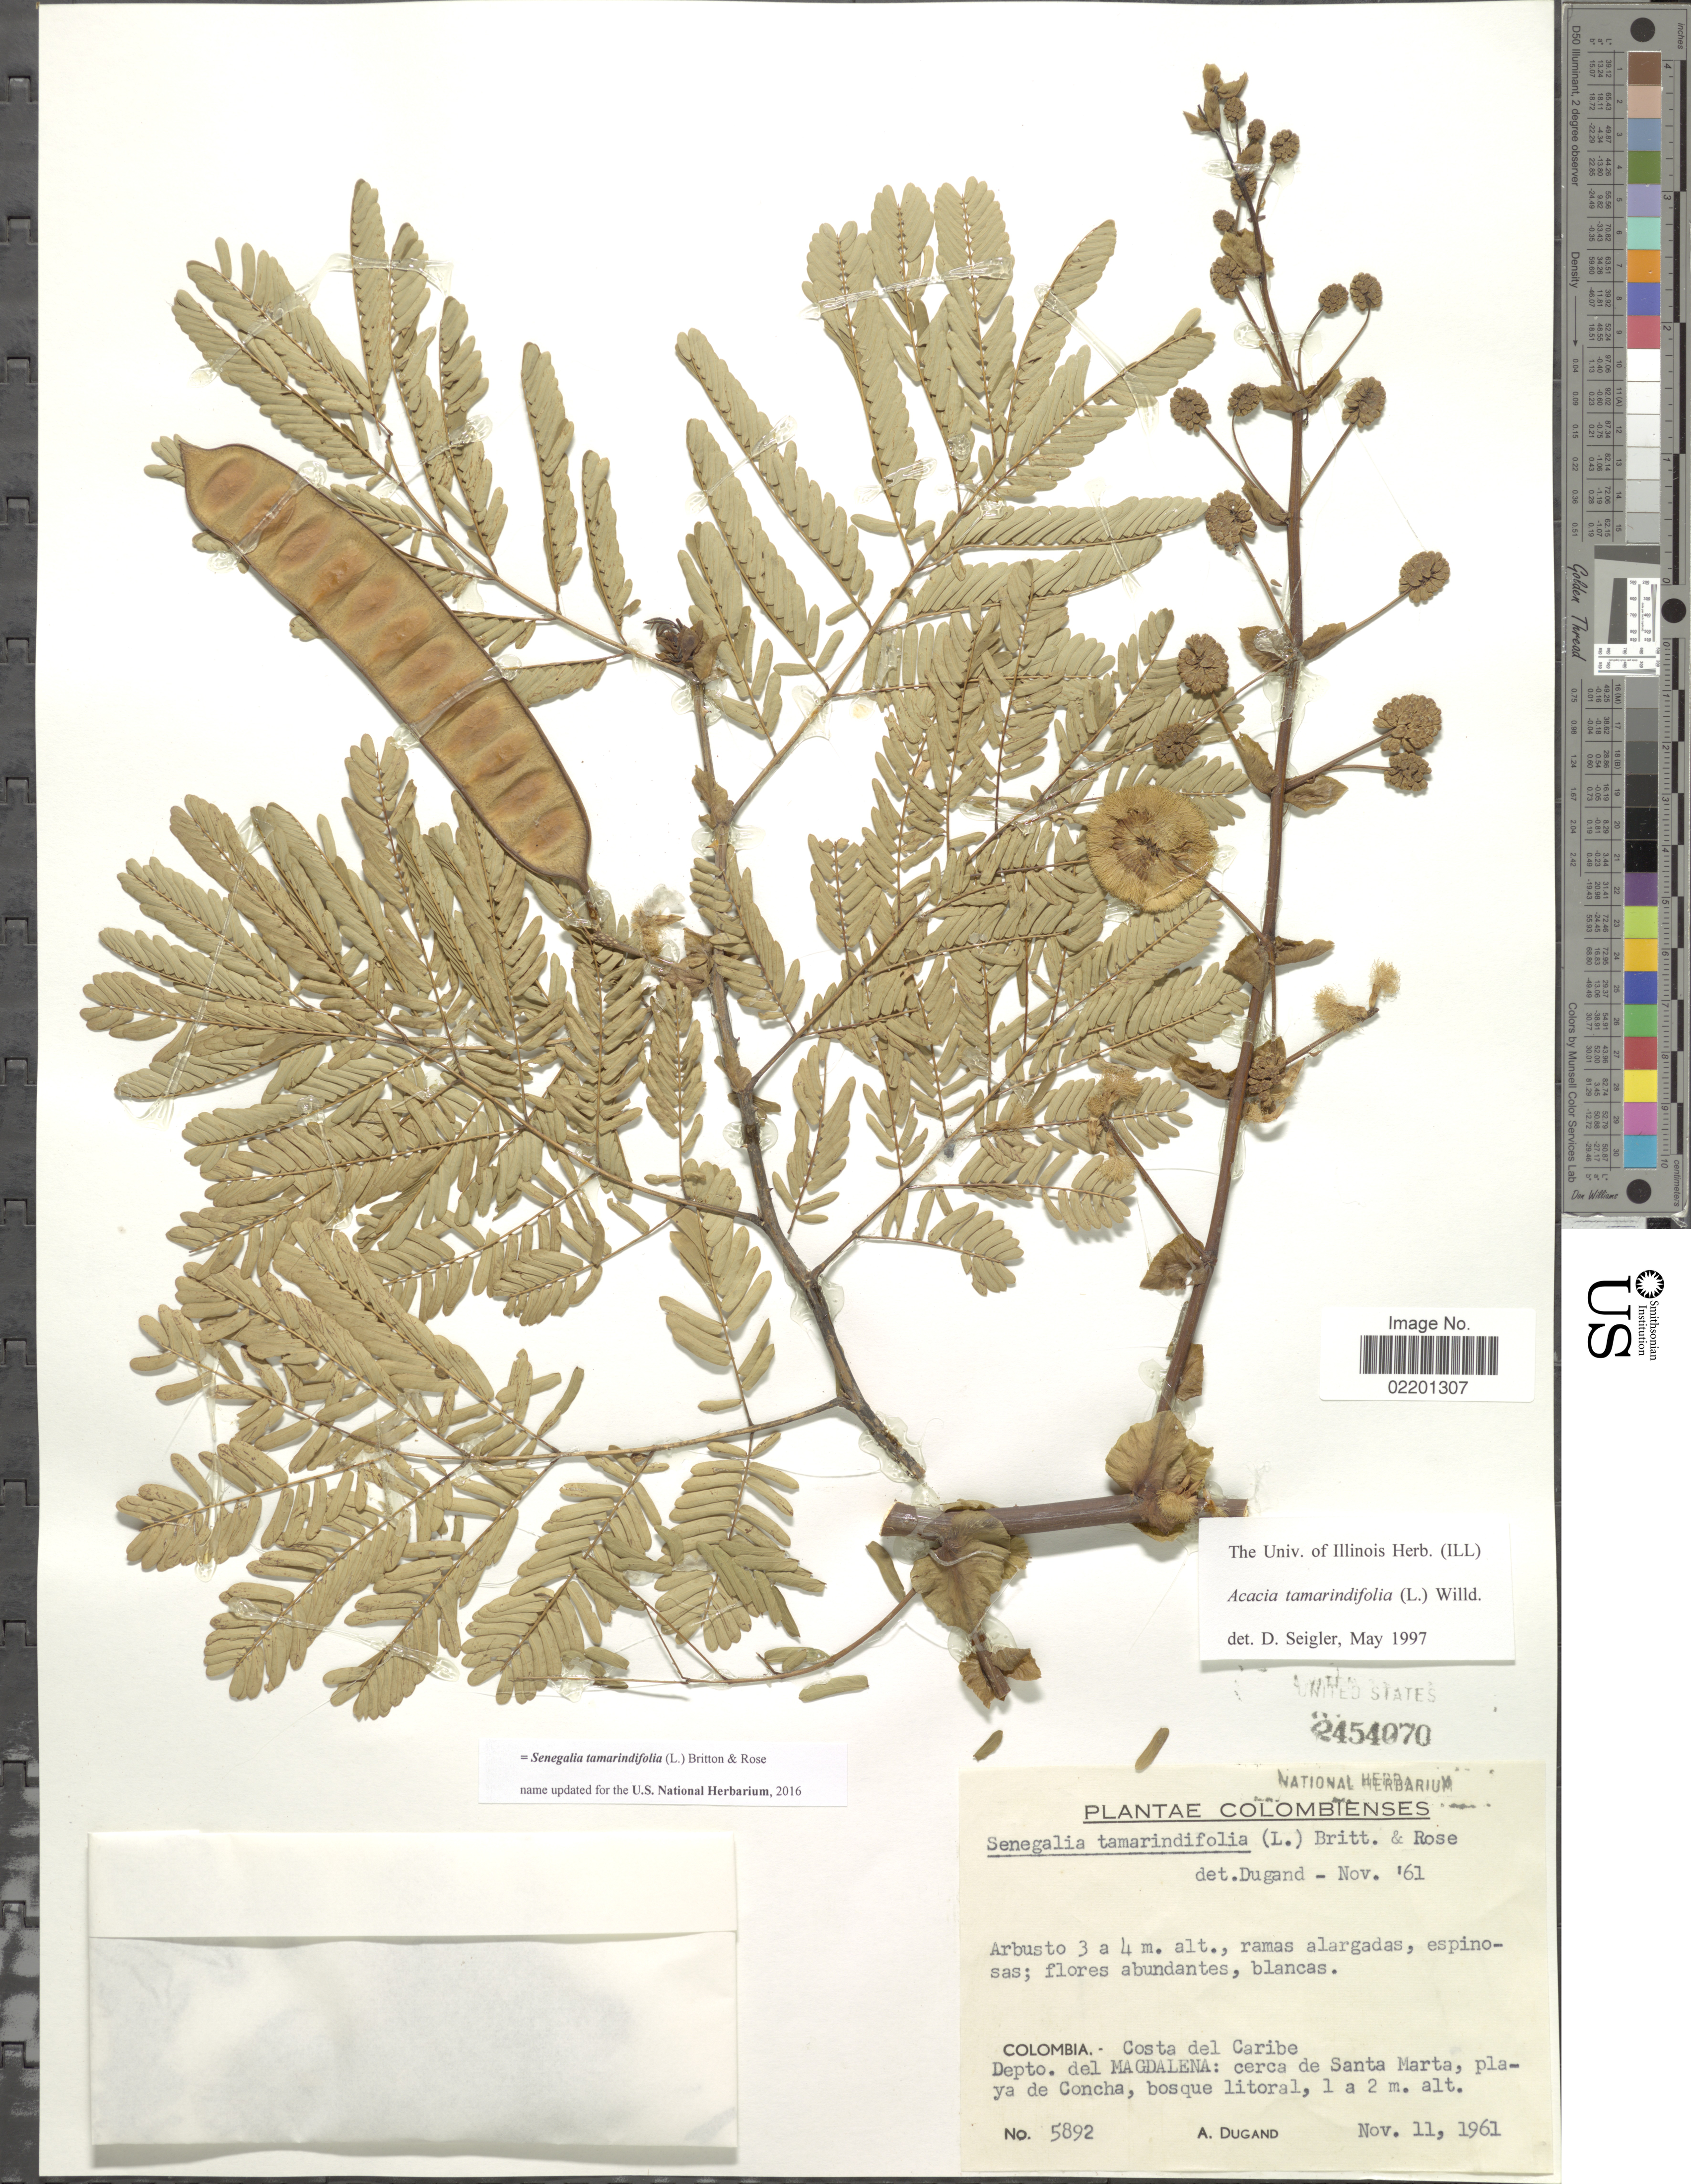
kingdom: Plantae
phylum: Tracheophyta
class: Magnoliopsida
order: Fabales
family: Fabaceae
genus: Senegalia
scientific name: Senegalia tamarindifolia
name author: (L.) Britton & Rose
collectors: A. Dugand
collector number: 5892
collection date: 1961-11-11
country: Colombia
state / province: Magdalena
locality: Colombia, Costa del Caribe, Depto. del Magdalena: cerca de Santa Marta, playa de Concha, bosque litoral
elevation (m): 1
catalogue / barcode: US 2454070